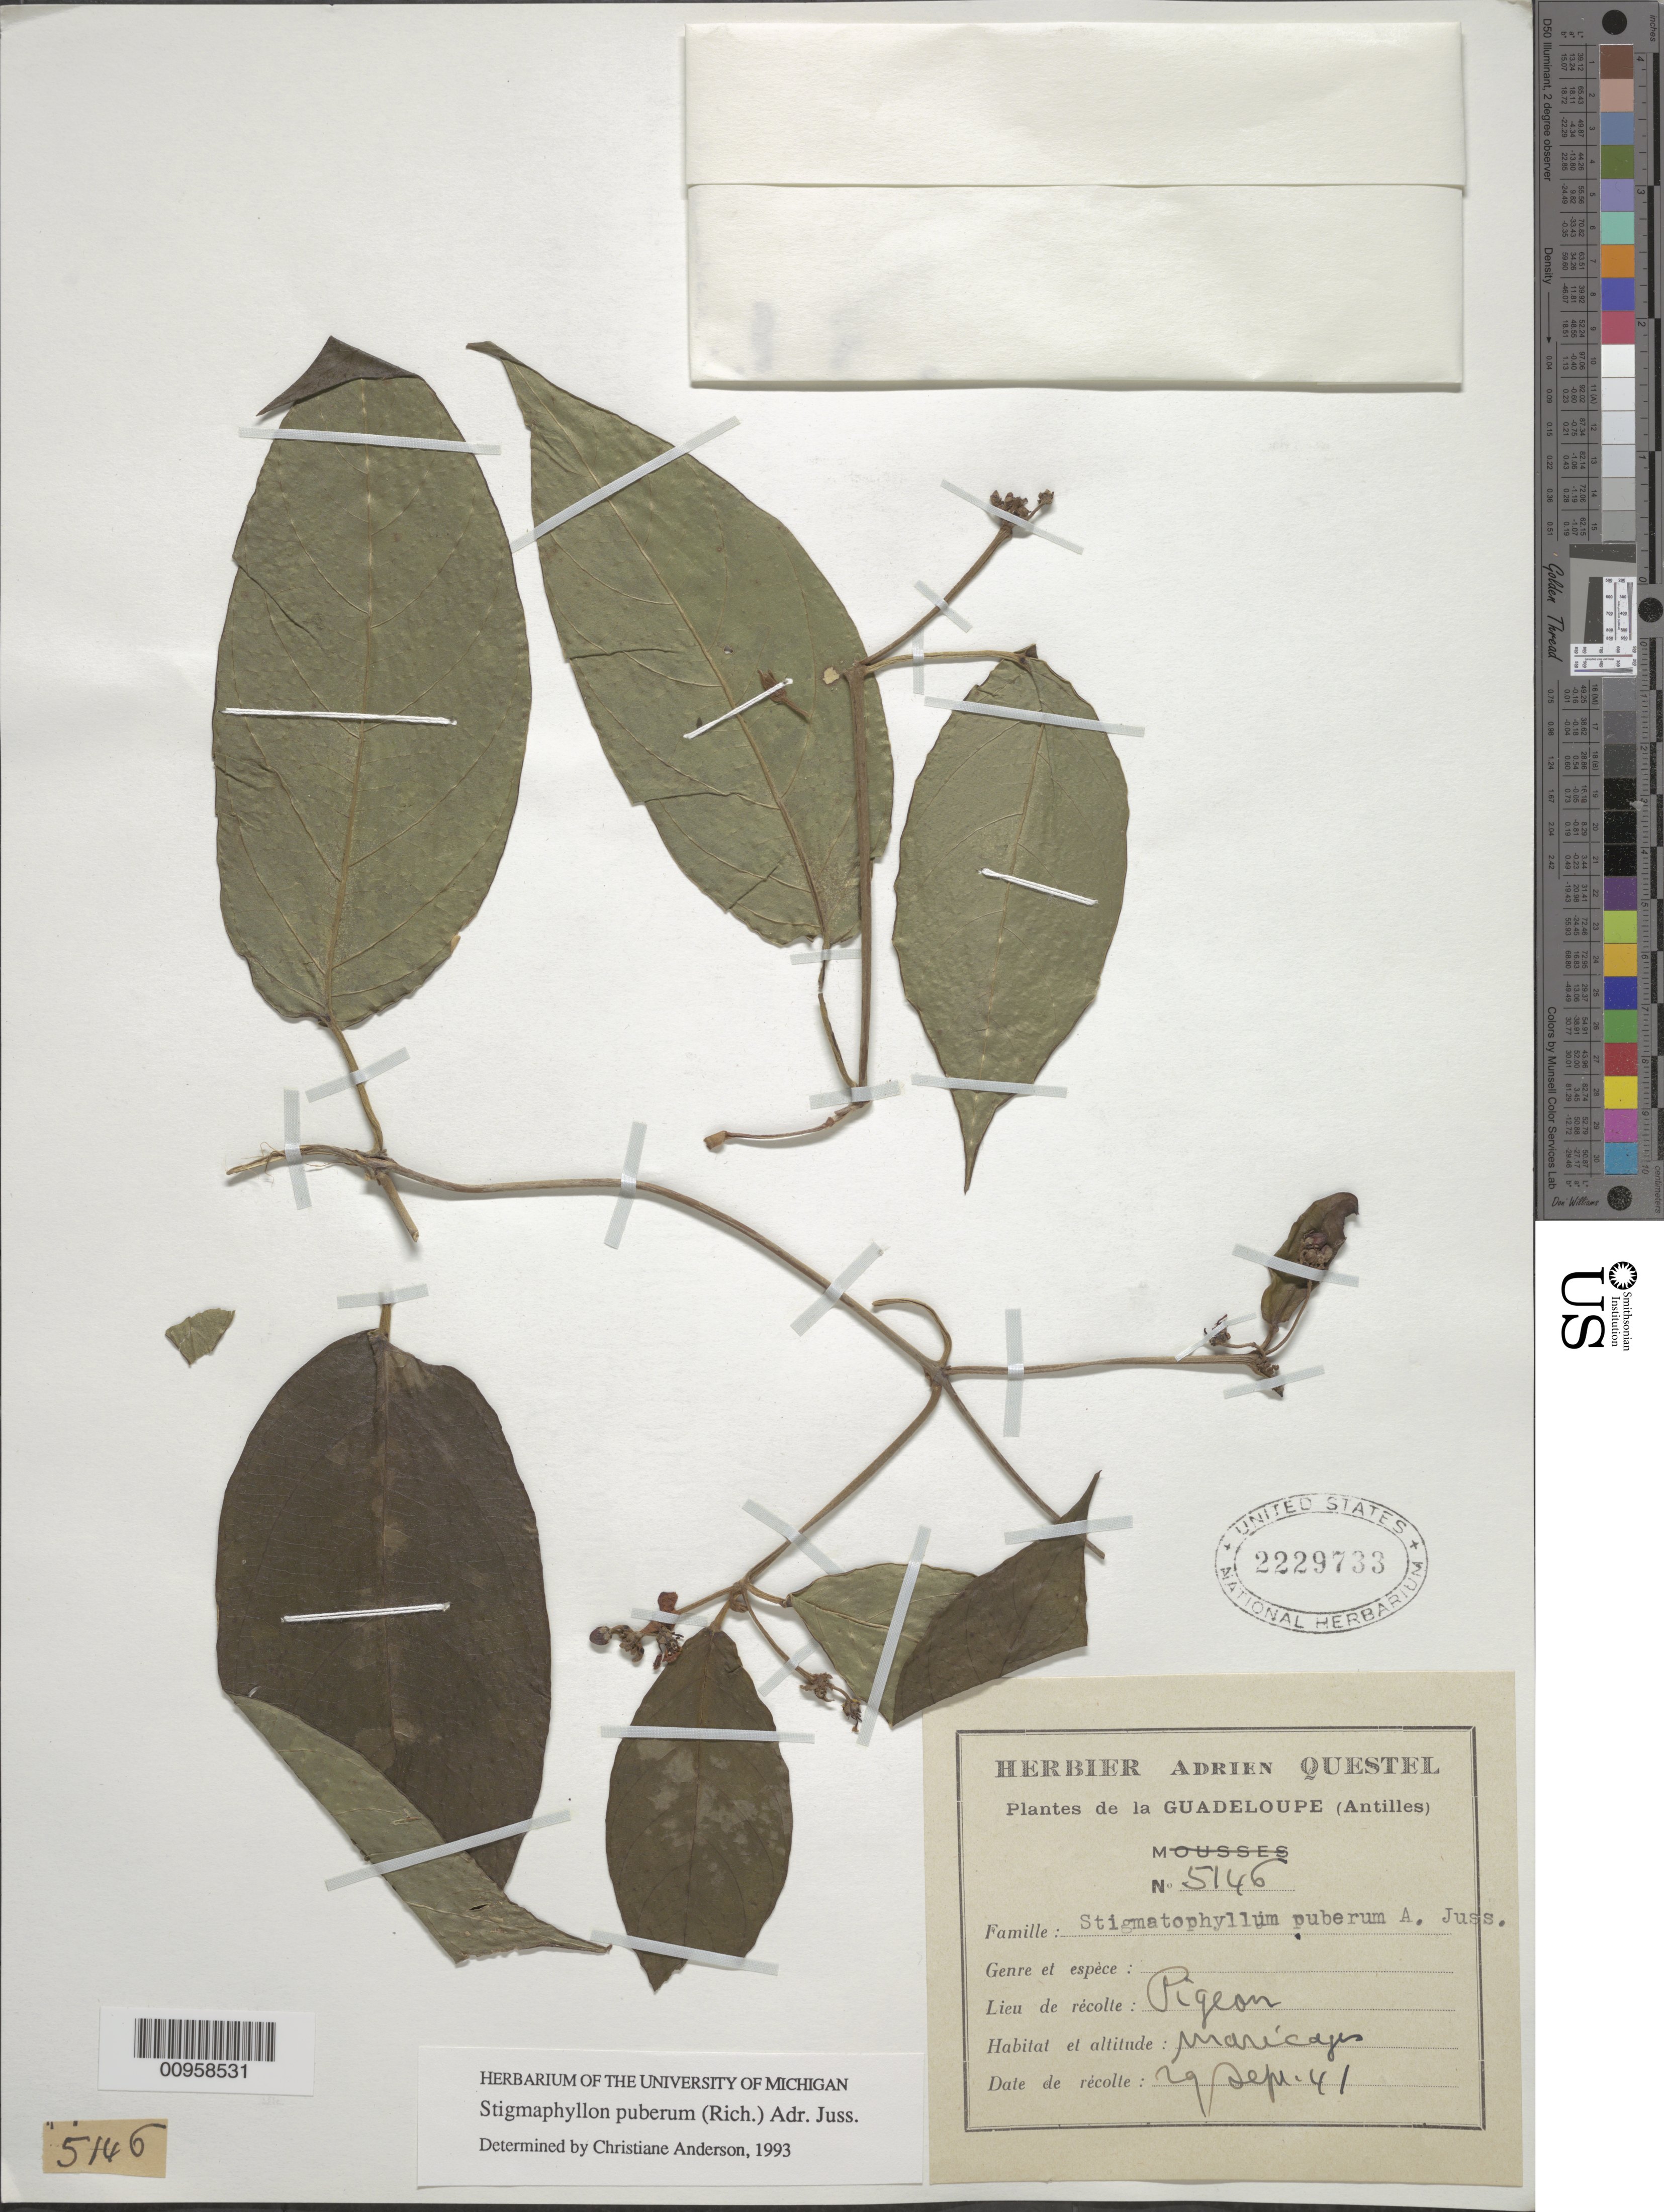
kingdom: Plantae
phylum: Tracheophyta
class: Magnoliopsida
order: Malpighiales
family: Malpighiaceae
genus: Stigmaphyllon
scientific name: Stigmaphyllon puberum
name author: (Rich.) A. Juss.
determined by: Anderson, C.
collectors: A. Questel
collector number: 5146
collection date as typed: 29 Sep 1941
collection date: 1941-09-29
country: Guadeloupe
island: Basse Terre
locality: Pigeon Island.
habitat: Marécages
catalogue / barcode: US 2229733